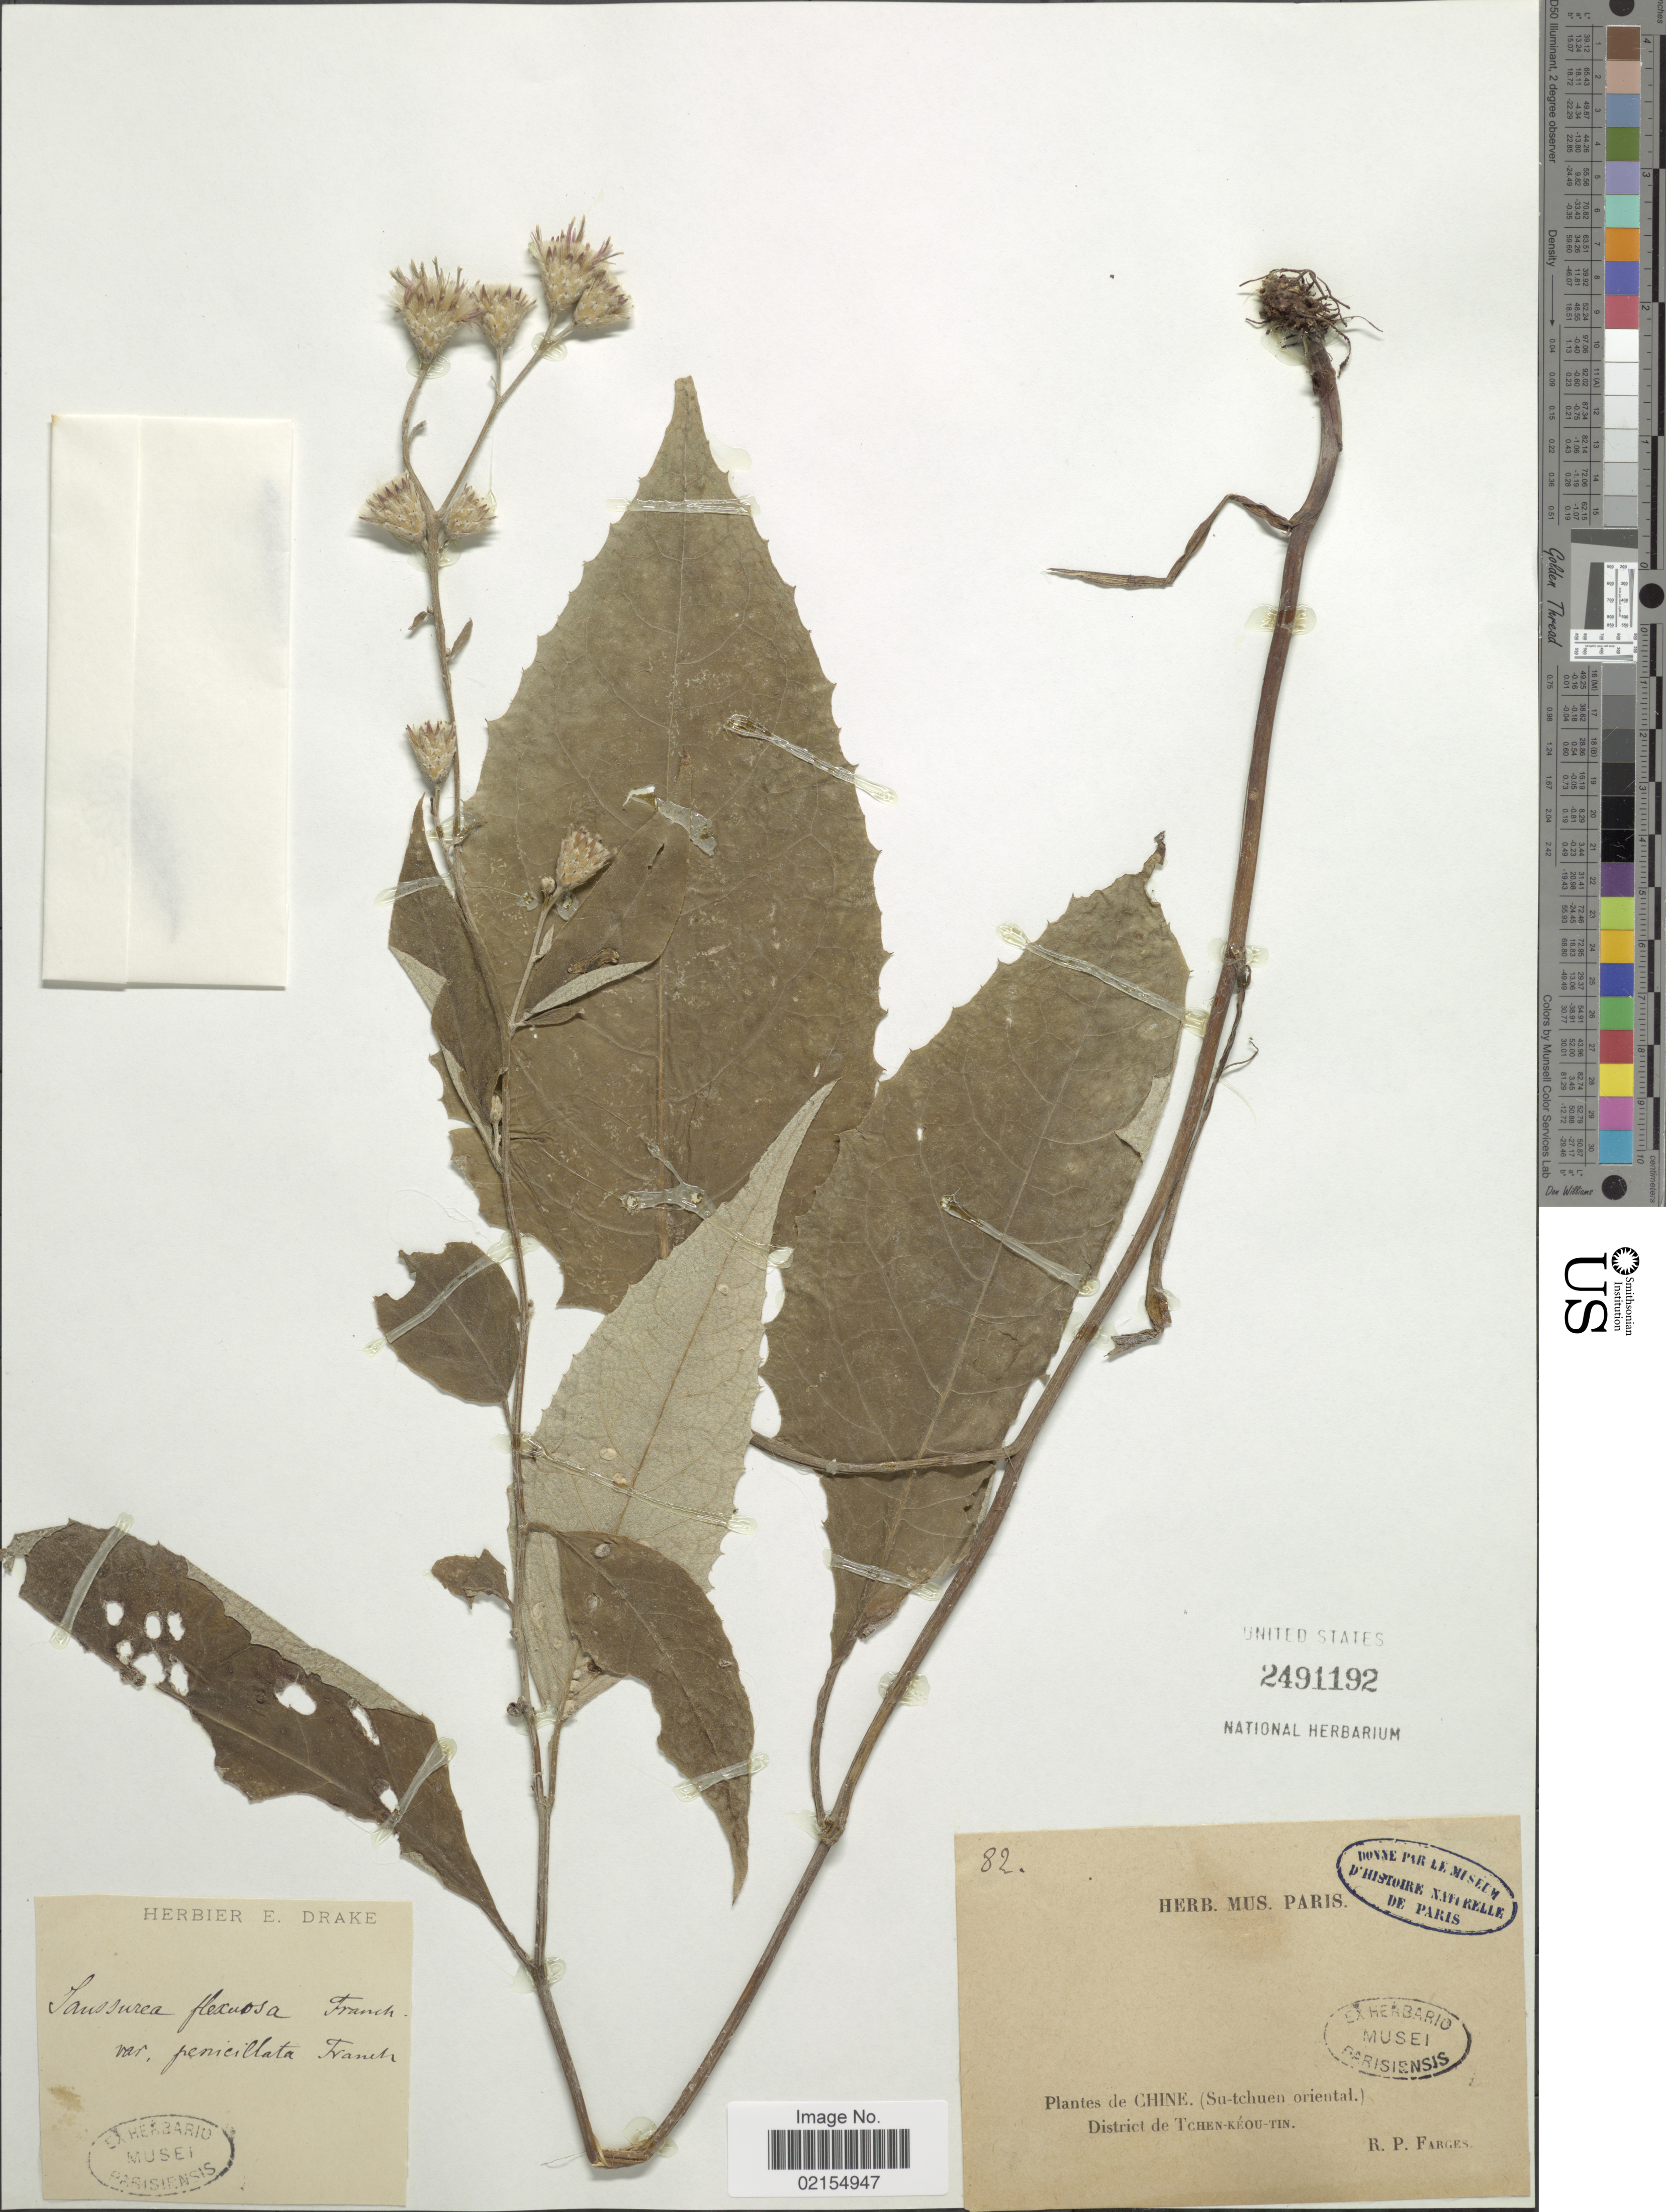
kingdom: Plantae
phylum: Tracheophyta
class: Magnoliopsida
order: Asterales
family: Asteraceae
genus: Saussurea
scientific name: Saussurea flexuosa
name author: Franch.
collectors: R. Farges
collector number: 82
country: China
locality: De Chine (Su-tchuen oriental) District de Tchen-Keou-Tin)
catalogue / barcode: US 2491192